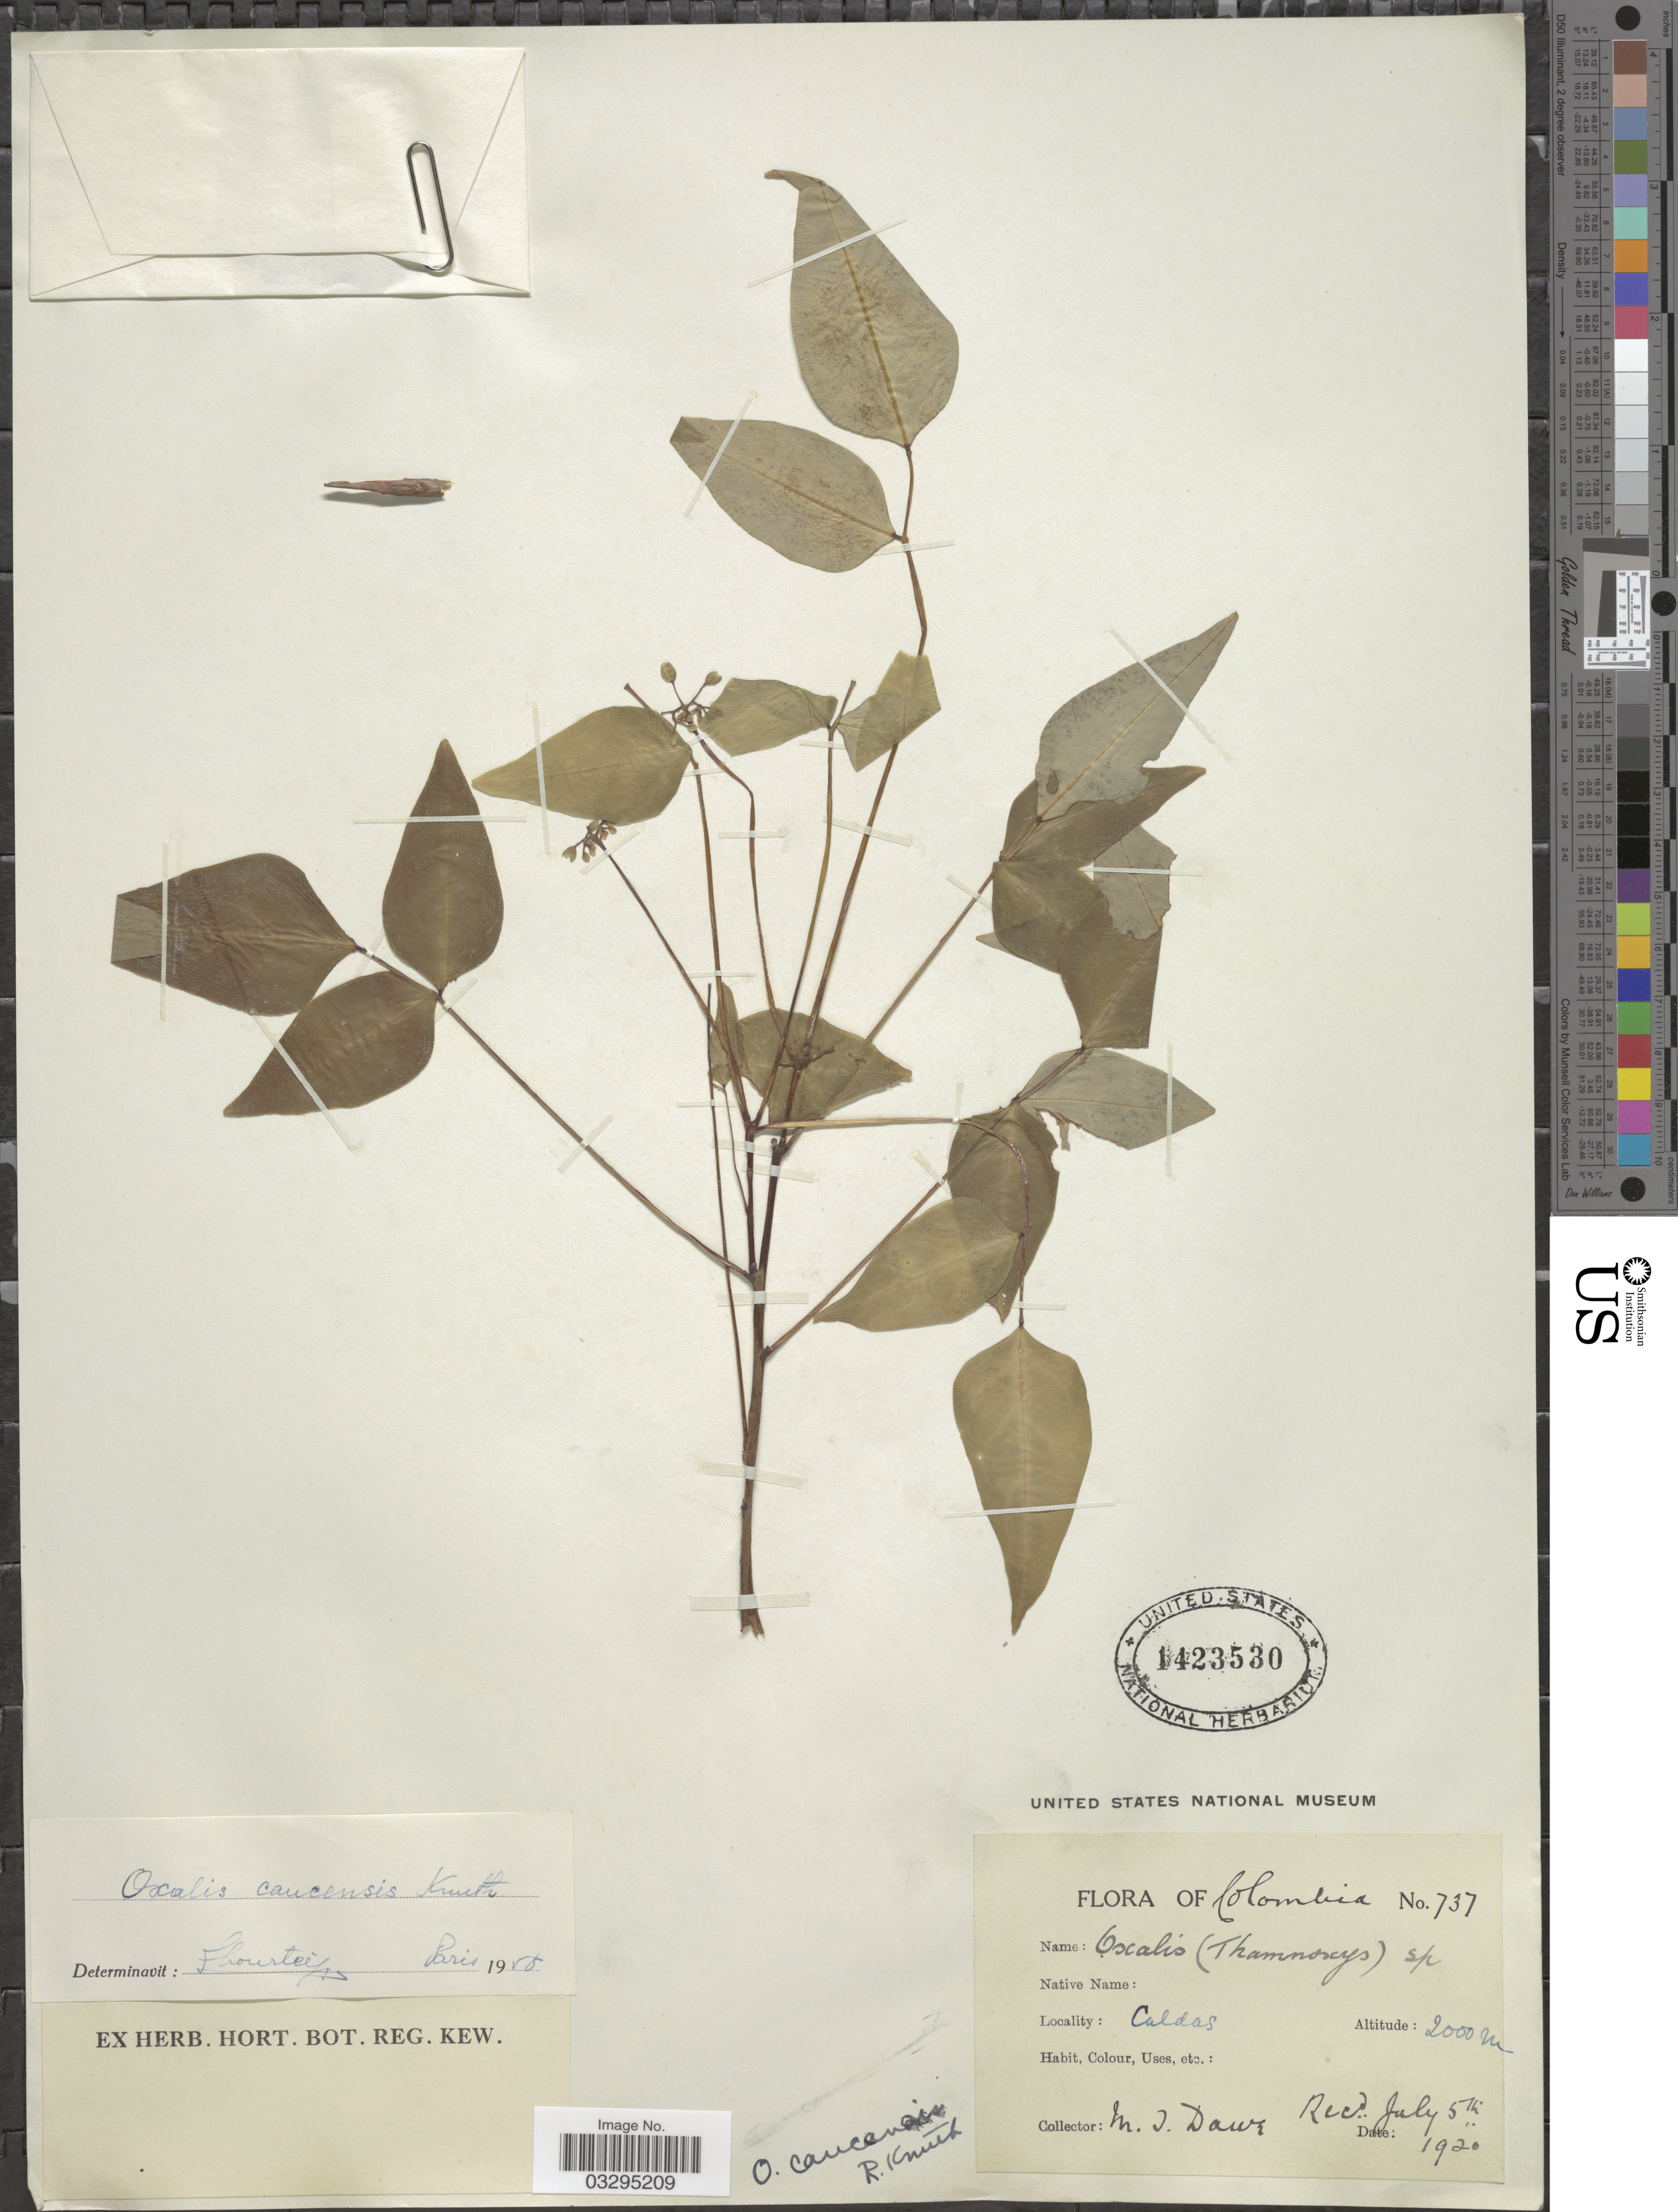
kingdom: Plantae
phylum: Tracheophyta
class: Magnoliopsida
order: Oxalidales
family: Oxalidaceae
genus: Oxalis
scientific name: Oxalis caucensis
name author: R. Knuth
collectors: M. T. Dawe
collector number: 737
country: Colombia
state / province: Caldas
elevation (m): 2000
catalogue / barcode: US 1423530